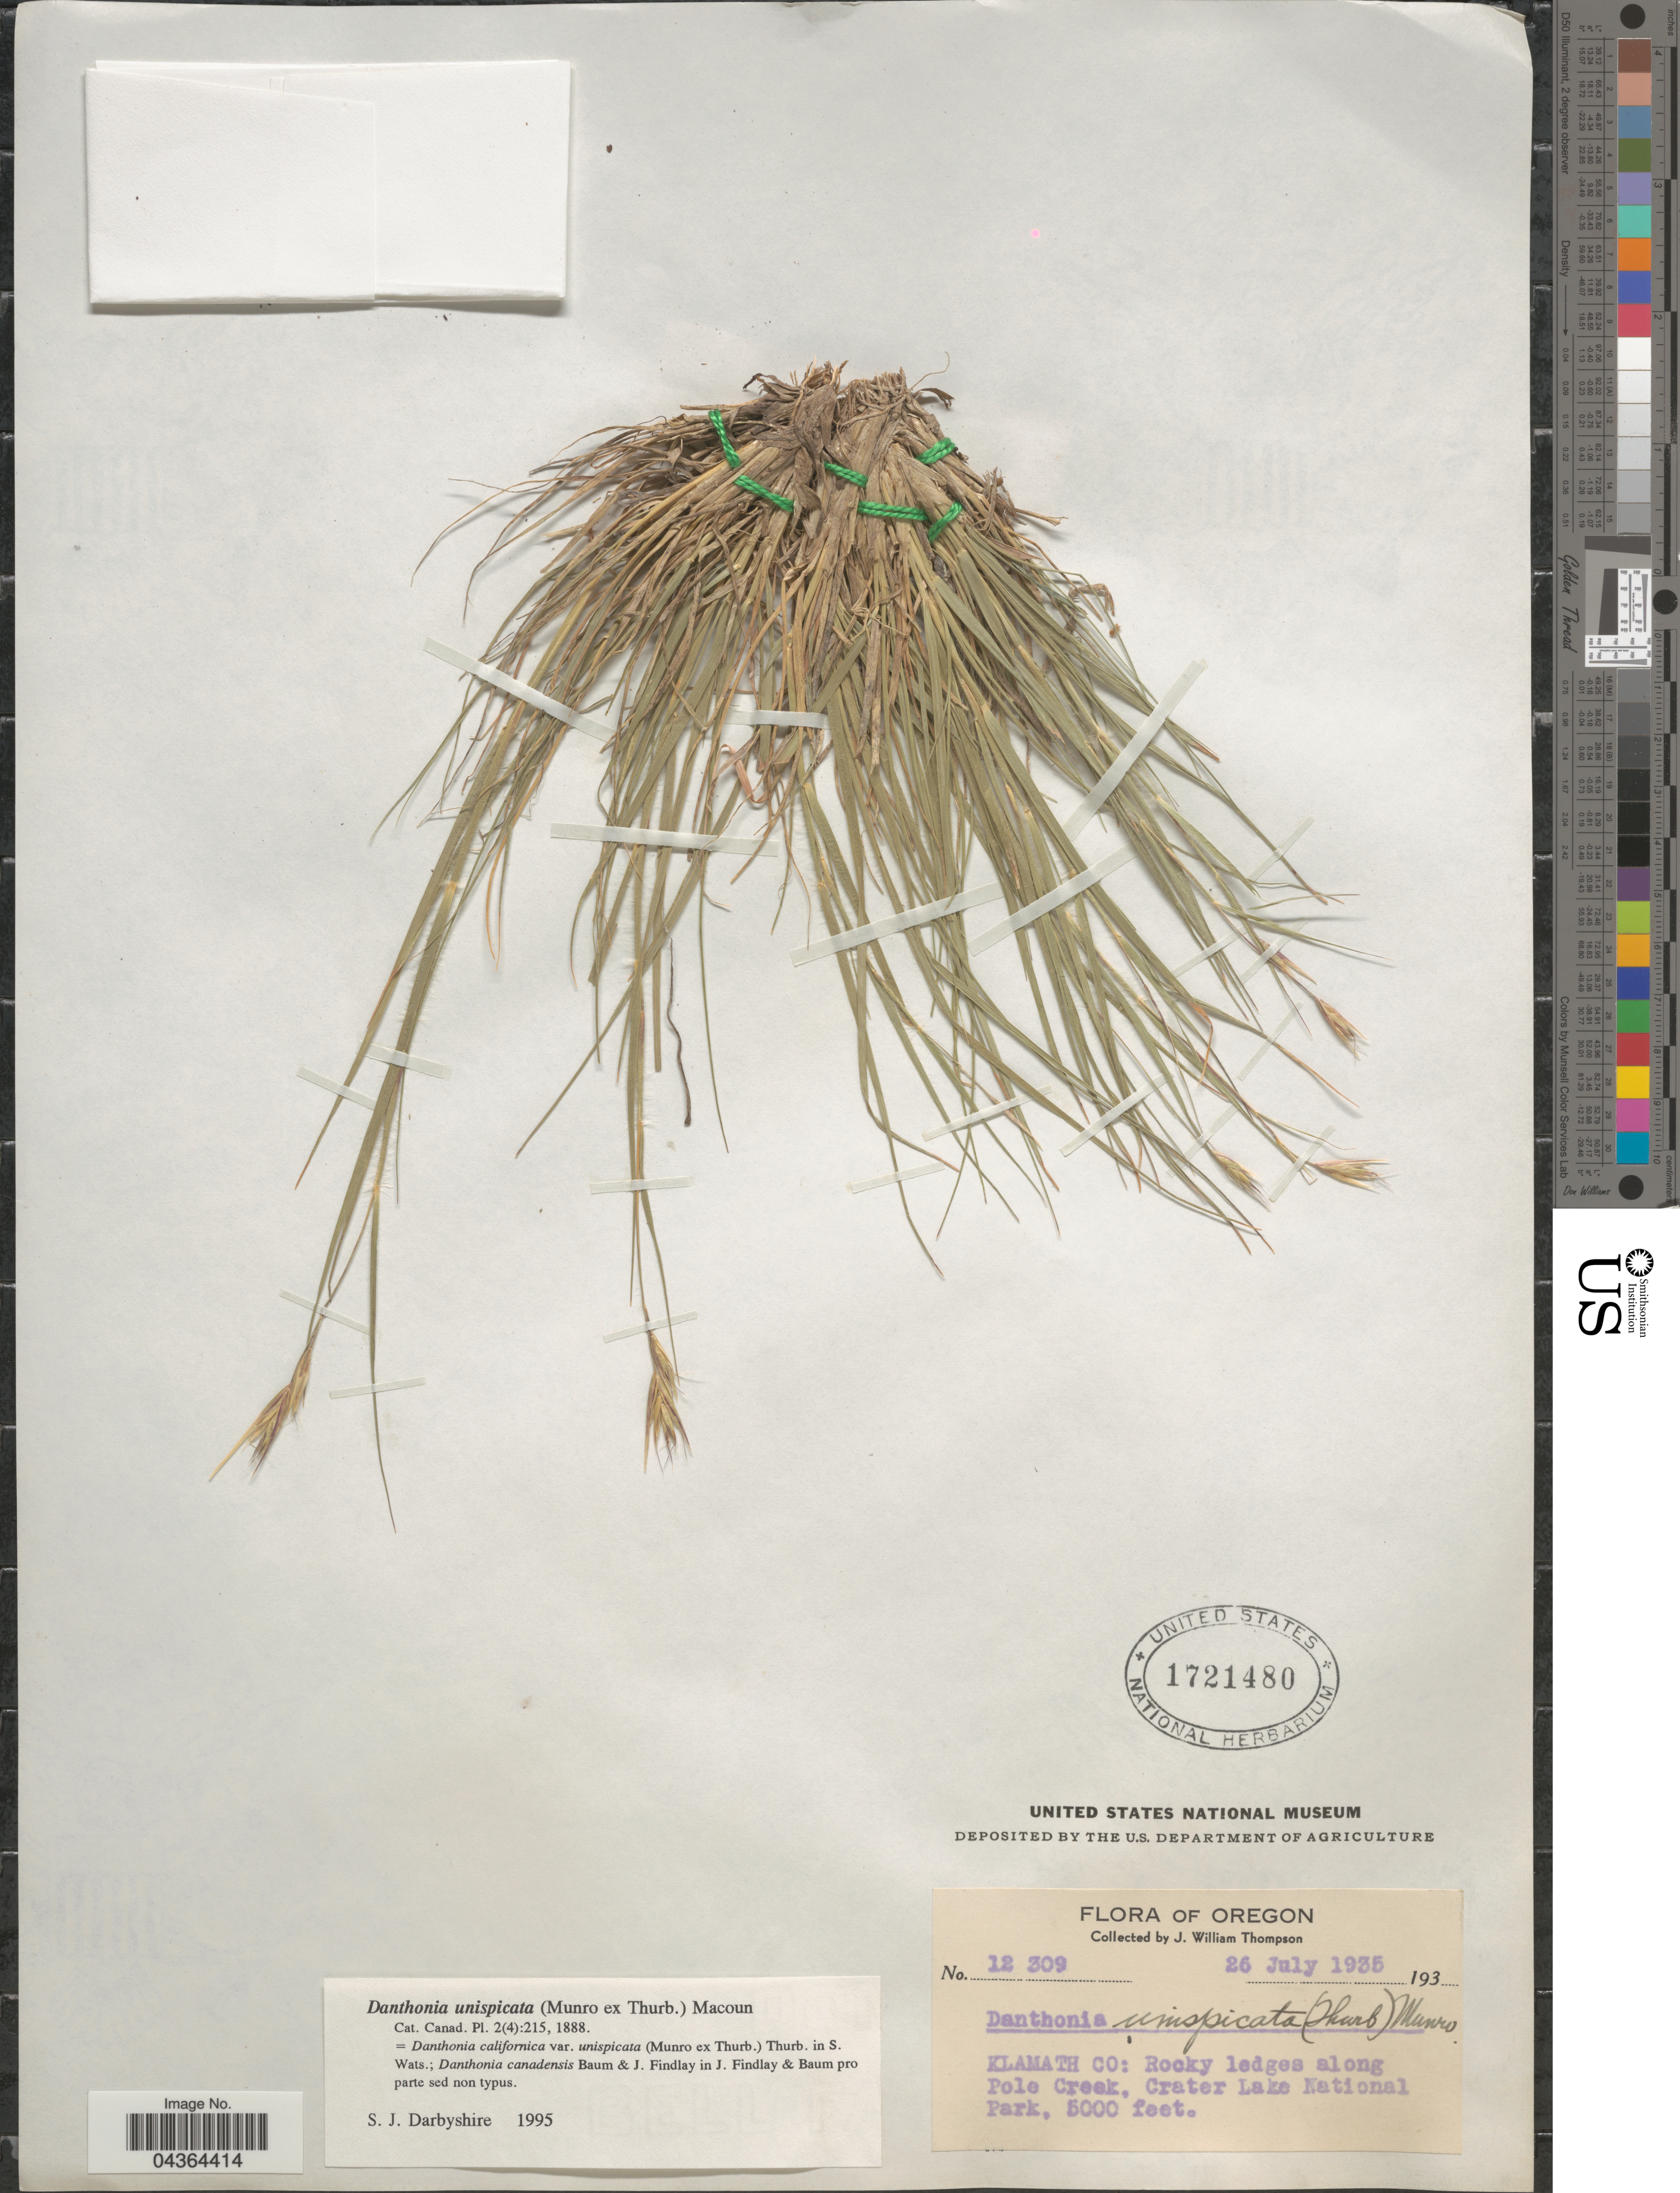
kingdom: Plantae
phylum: Tracheophyta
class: Liliopsida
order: Poales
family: Poaceae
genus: Danthonia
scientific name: Danthonia unispicata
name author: (Thurb.) Munro ex Macoun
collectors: J. W. Thompson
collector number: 12309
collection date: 1935-07-26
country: United States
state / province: Oregon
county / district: Klamath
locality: Klamath Co: Rocky ledges along Pole Creek, Crater Lake National Park.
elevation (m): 1524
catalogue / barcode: US 1721480